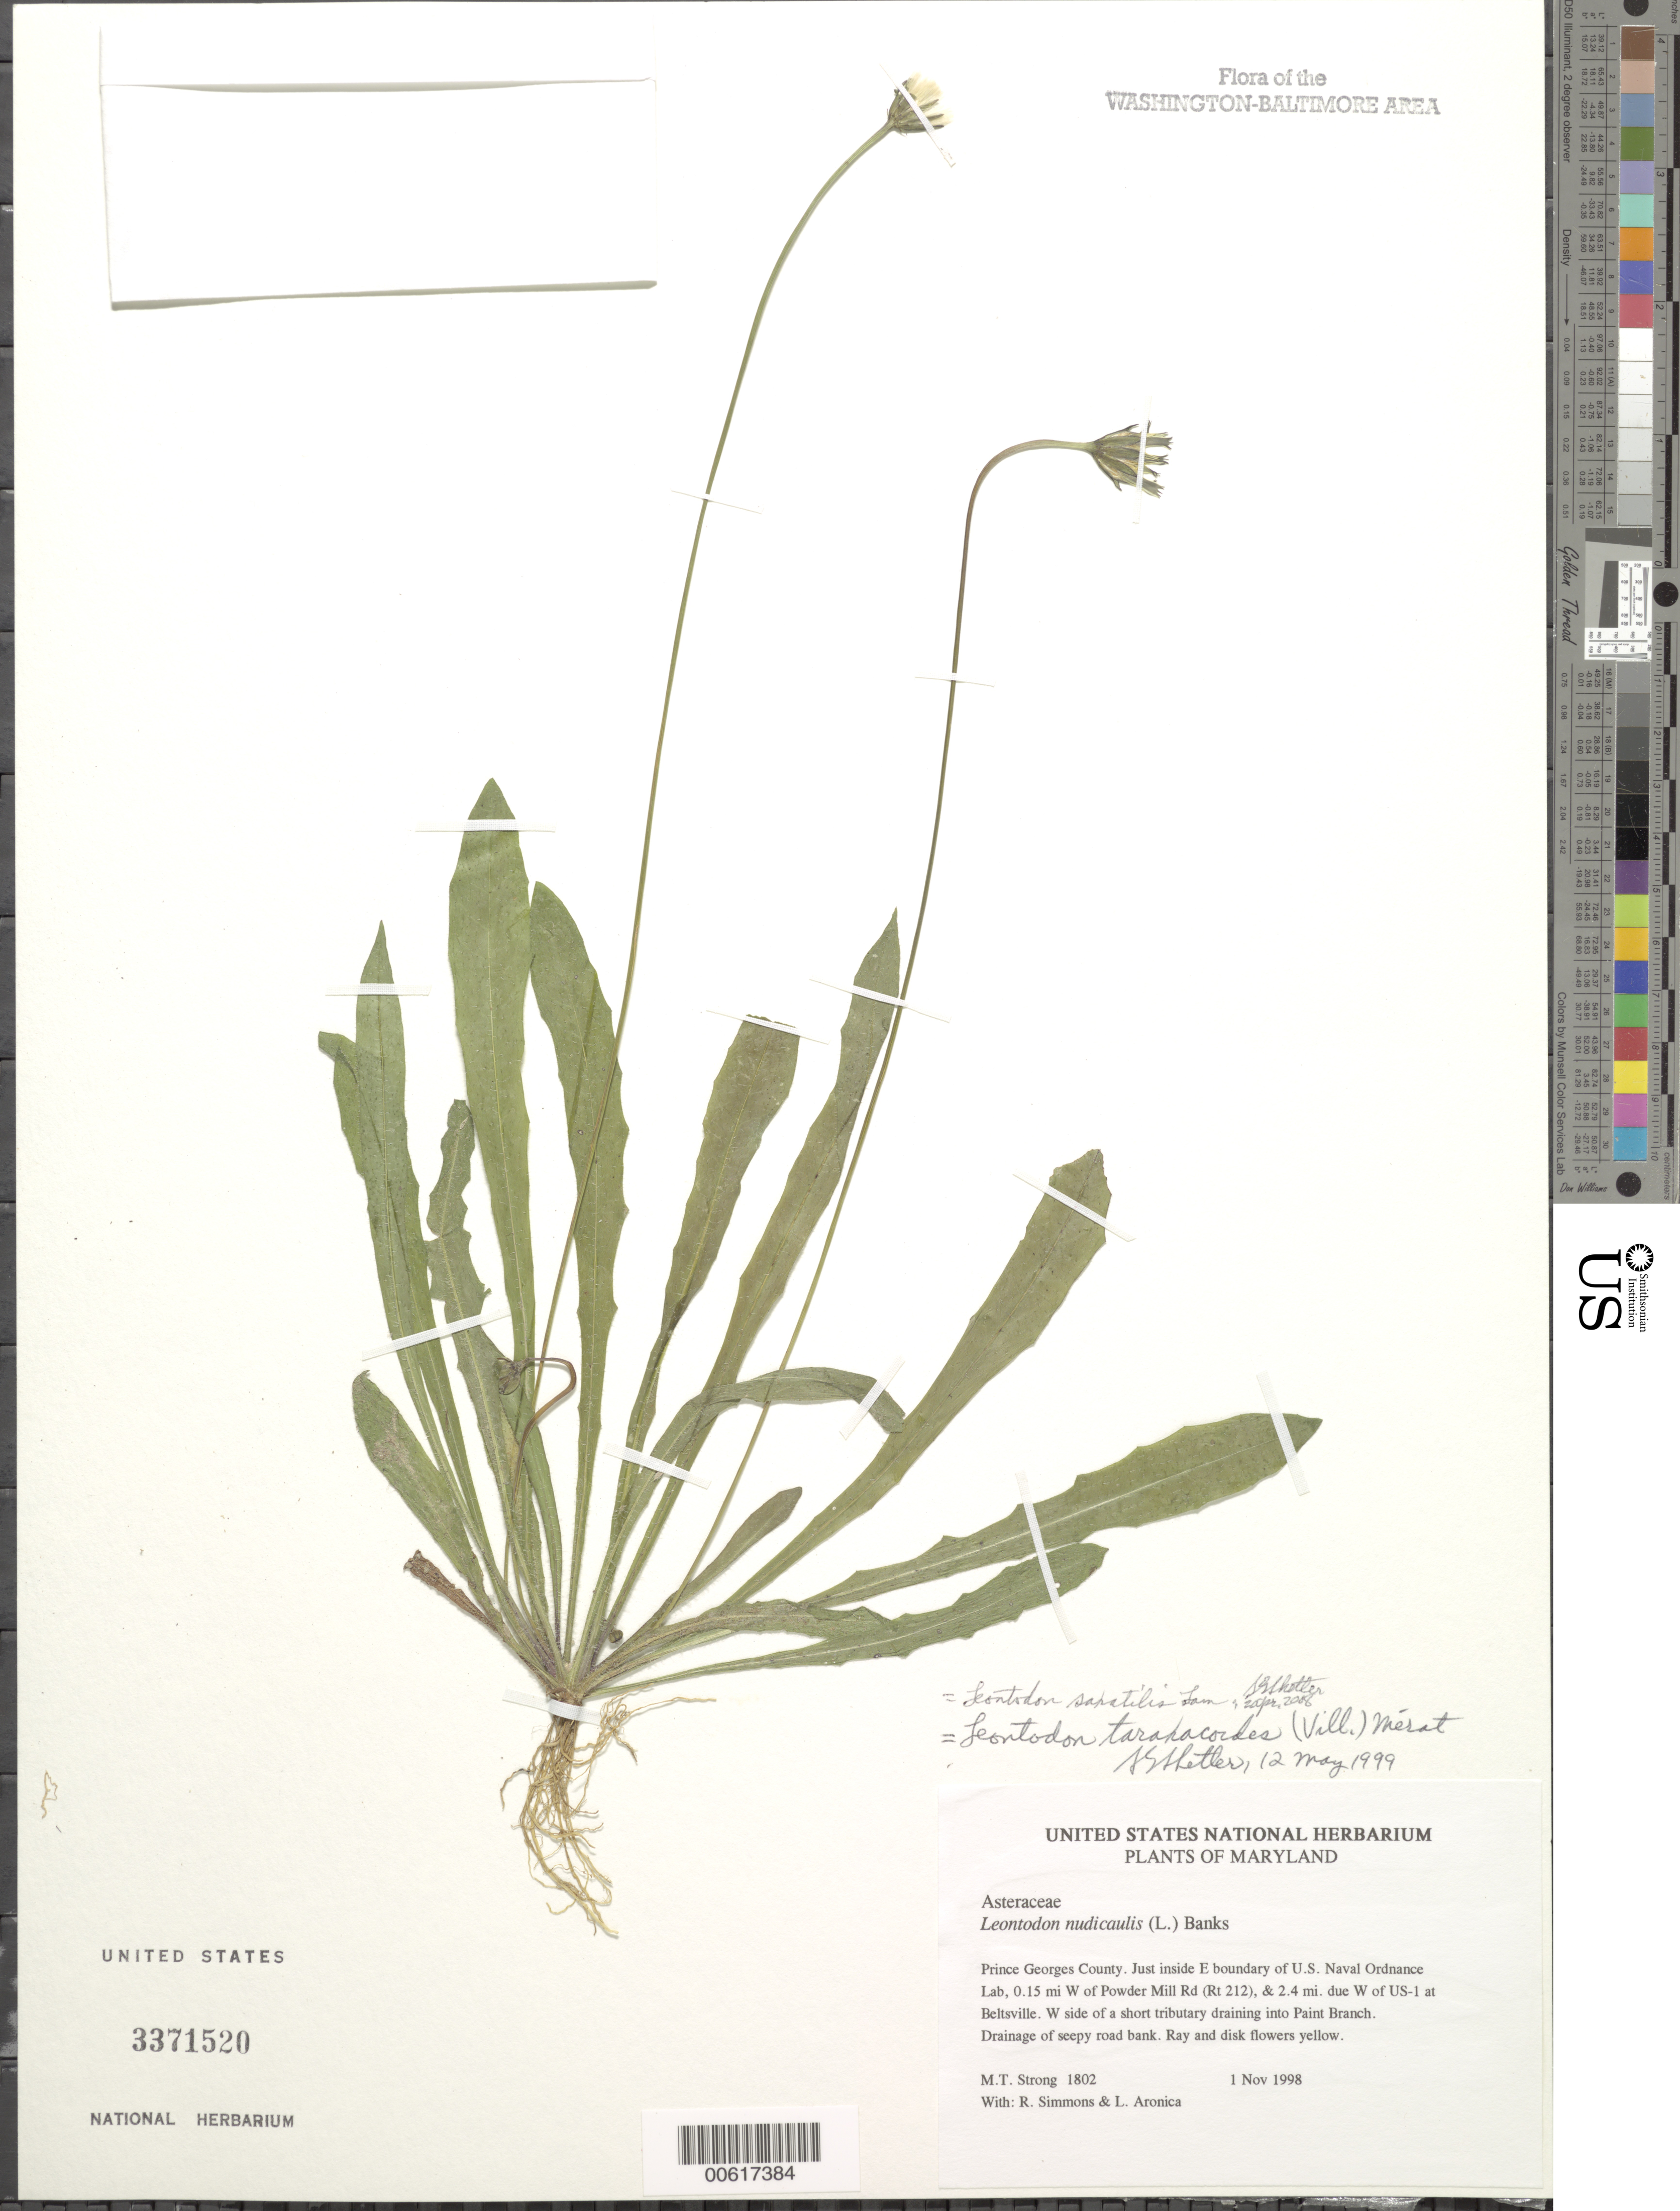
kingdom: Plantae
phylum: Tracheophyta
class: Magnoliopsida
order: Asterales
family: Asteraceae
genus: Leontodon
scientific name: Leontodon crispus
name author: Vill.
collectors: M. T. Strong, R. Simmons & L. Aronica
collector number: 1802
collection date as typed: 01 Nov 1998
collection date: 1998-11-01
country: United States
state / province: Maryland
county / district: Prince George's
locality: Just inside E boundary of U.S. Naval Ordnance Lab, 0.15 mi W of Powder Mill Rd (Rt 212), & 2.4 mi. due W of US-1 at Beltsville.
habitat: W side of a short tributary draining into Paint Branch. Drainage of seepy road bank.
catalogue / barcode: US 3371520